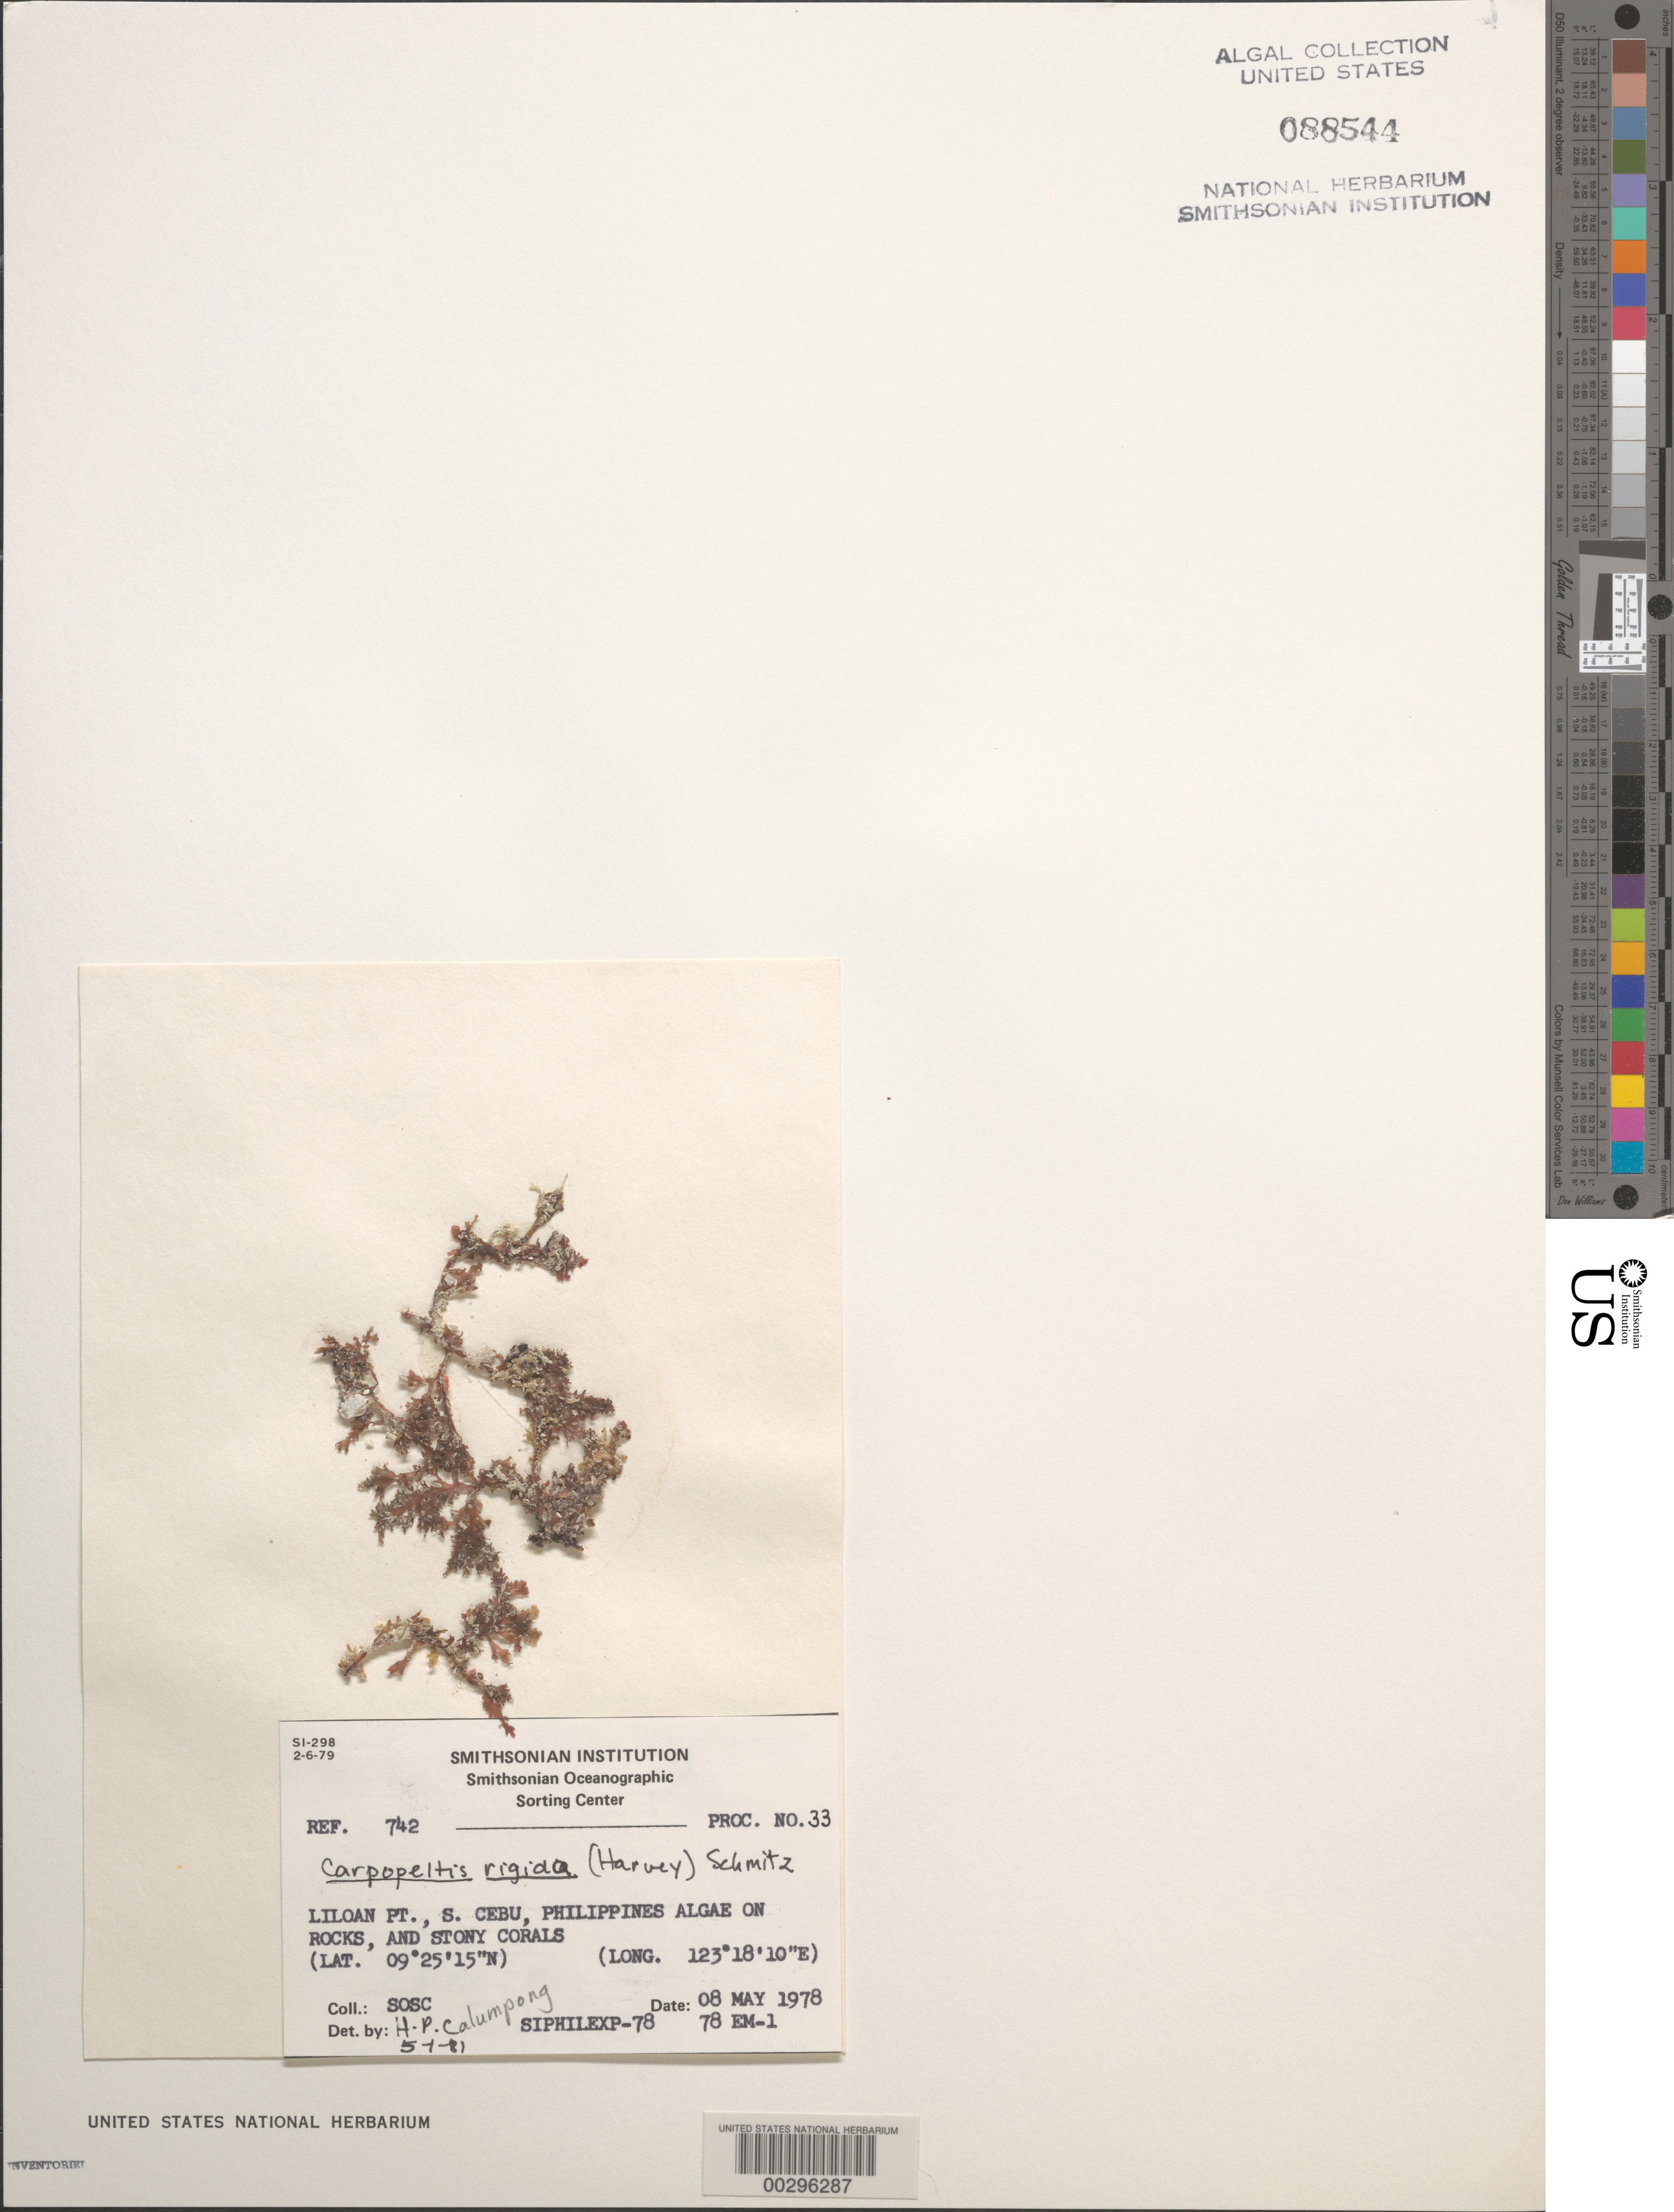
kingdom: Plantae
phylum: Rhodophyta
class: Florideophyceae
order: Halymeniales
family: Halymeniaceae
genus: Yonagunia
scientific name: Yonagunia maillardii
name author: (Montagne & Maillardet) S.-M. Lin et al.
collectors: SOSC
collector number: Station 78 Em-1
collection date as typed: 08 May 1978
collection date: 1978-05-08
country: Philippines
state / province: Central Visayas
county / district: Cebu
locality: Liloan point, cebu province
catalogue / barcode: US 88544